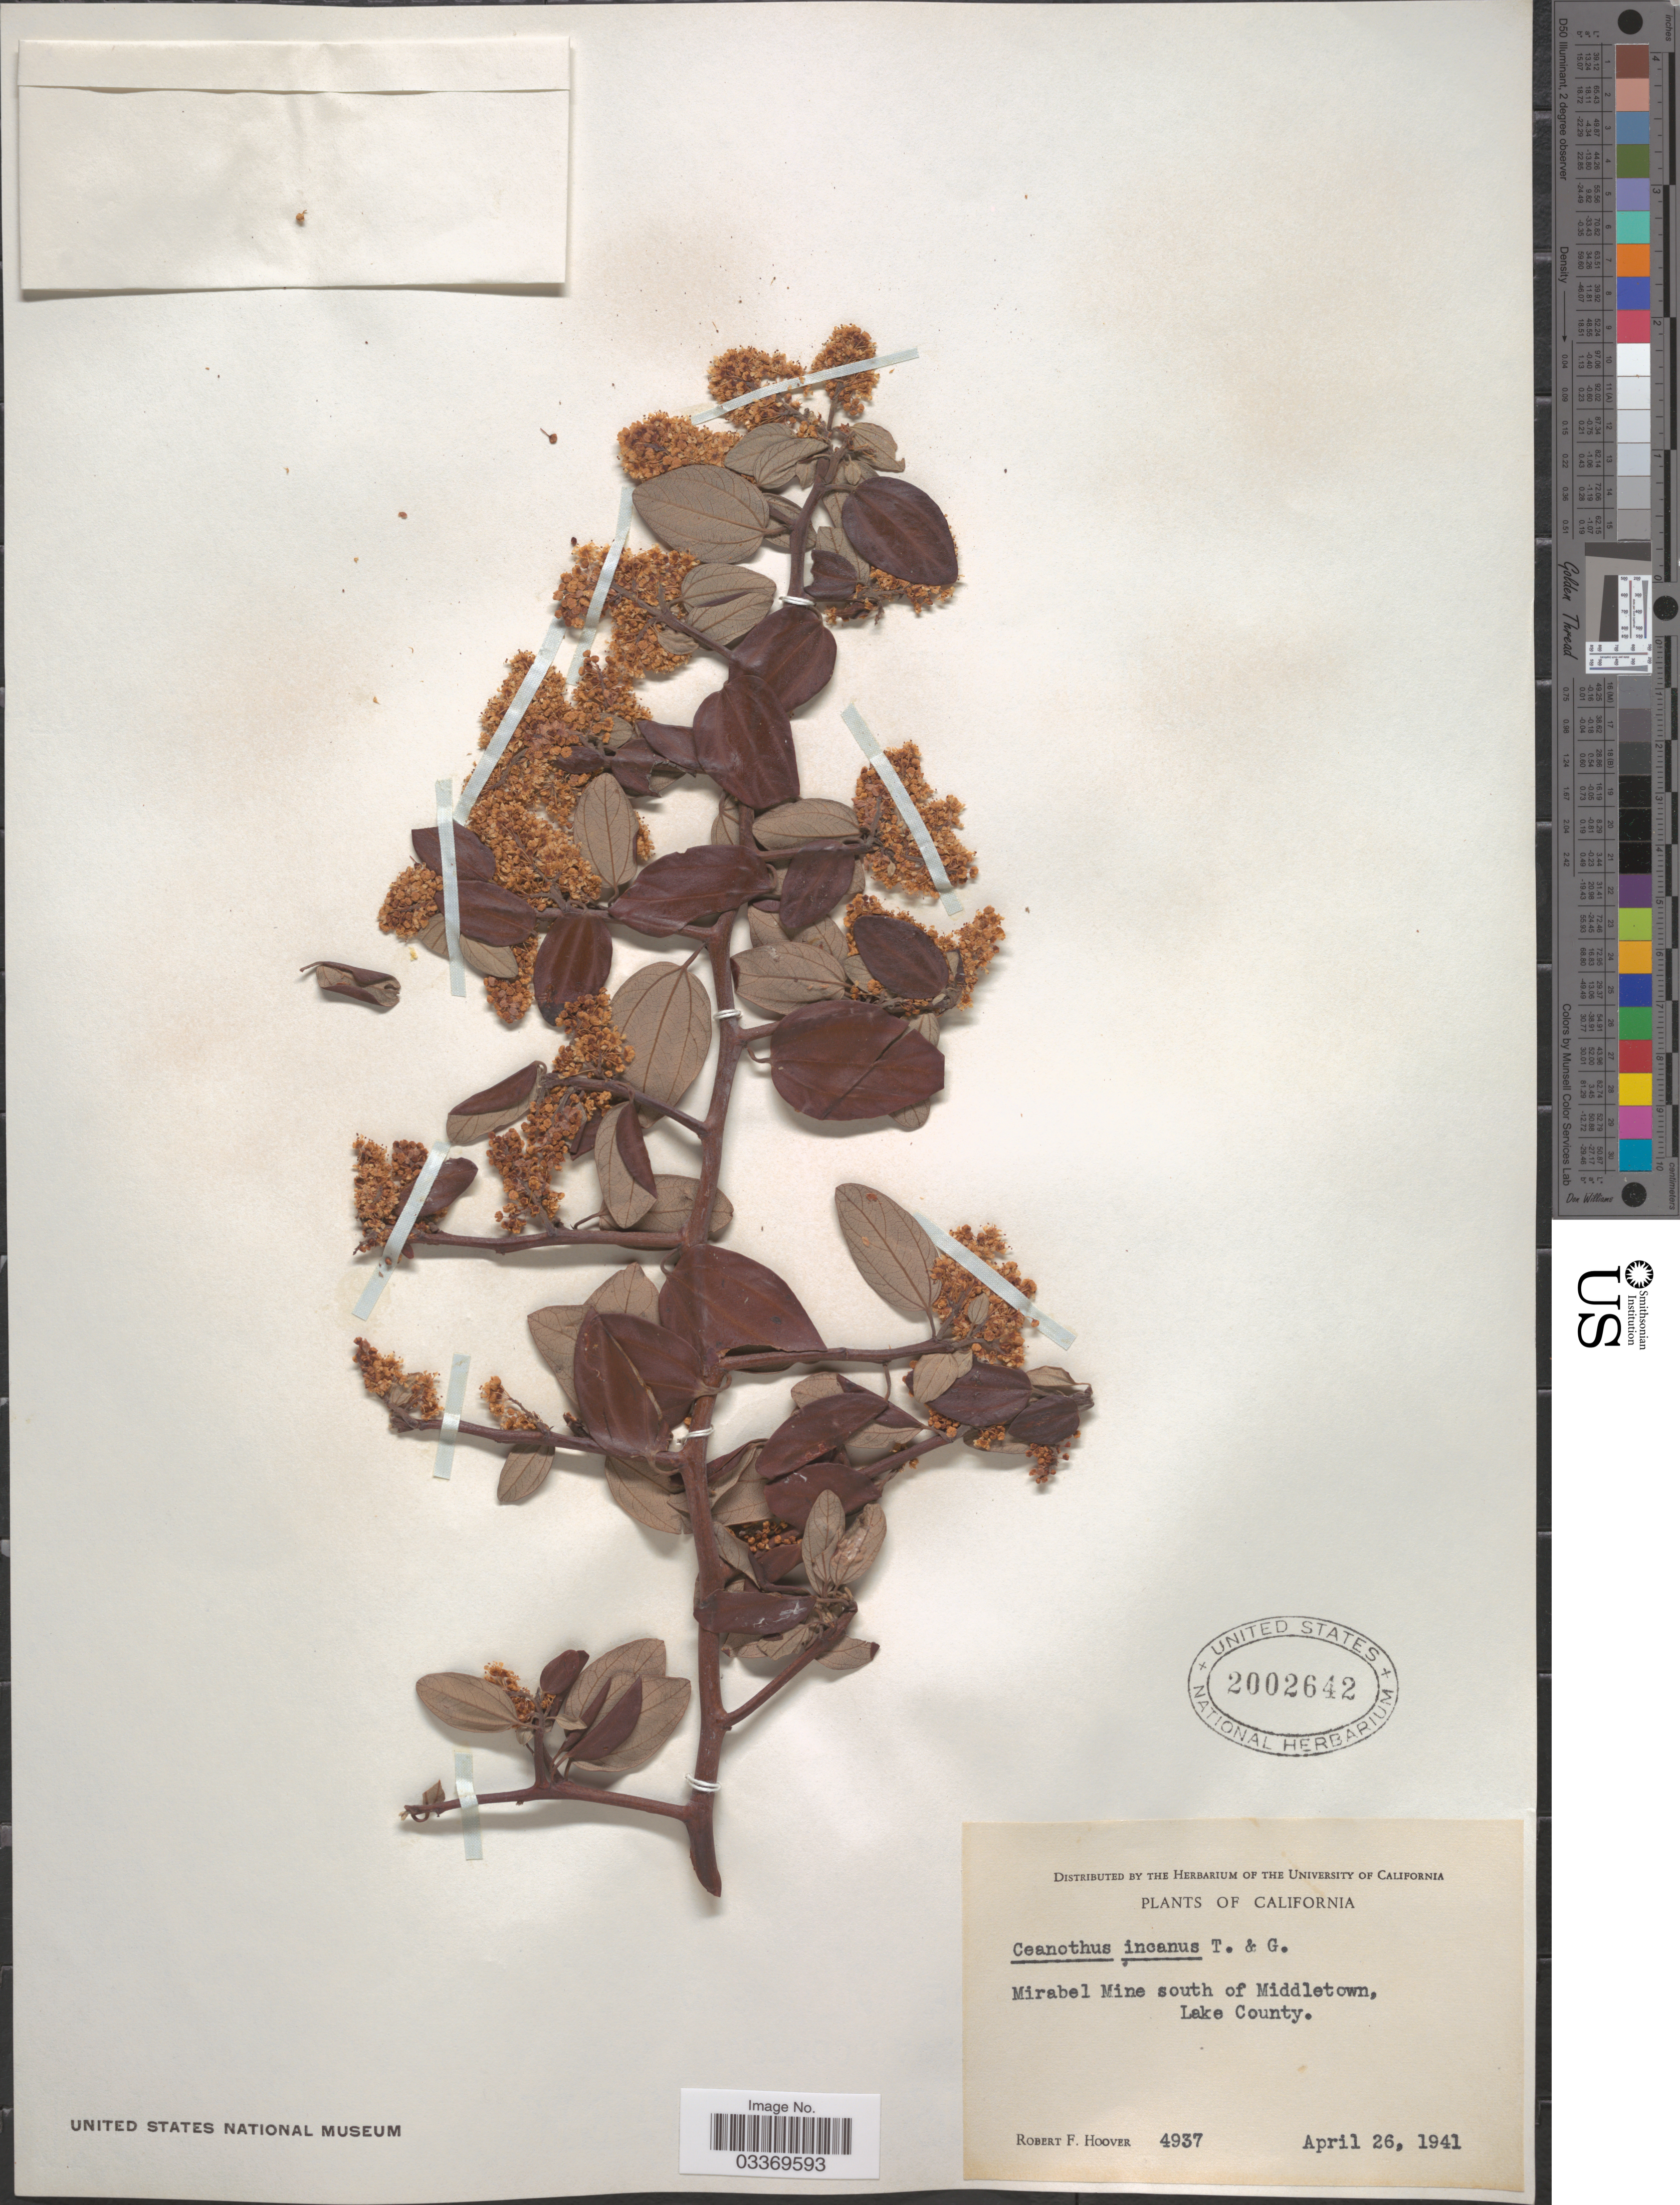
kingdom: Plantae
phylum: Tracheophyta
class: Magnoliopsida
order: Rosales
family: Rhamnaceae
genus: Ceanothus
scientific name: Ceanothus incanus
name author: Torr. & A. Gray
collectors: R. F. Hoover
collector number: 4937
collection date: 1941-04-26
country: United States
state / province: California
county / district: Lake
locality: Mirabel Mine south of Middletown, Lake County.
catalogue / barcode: US 2002642